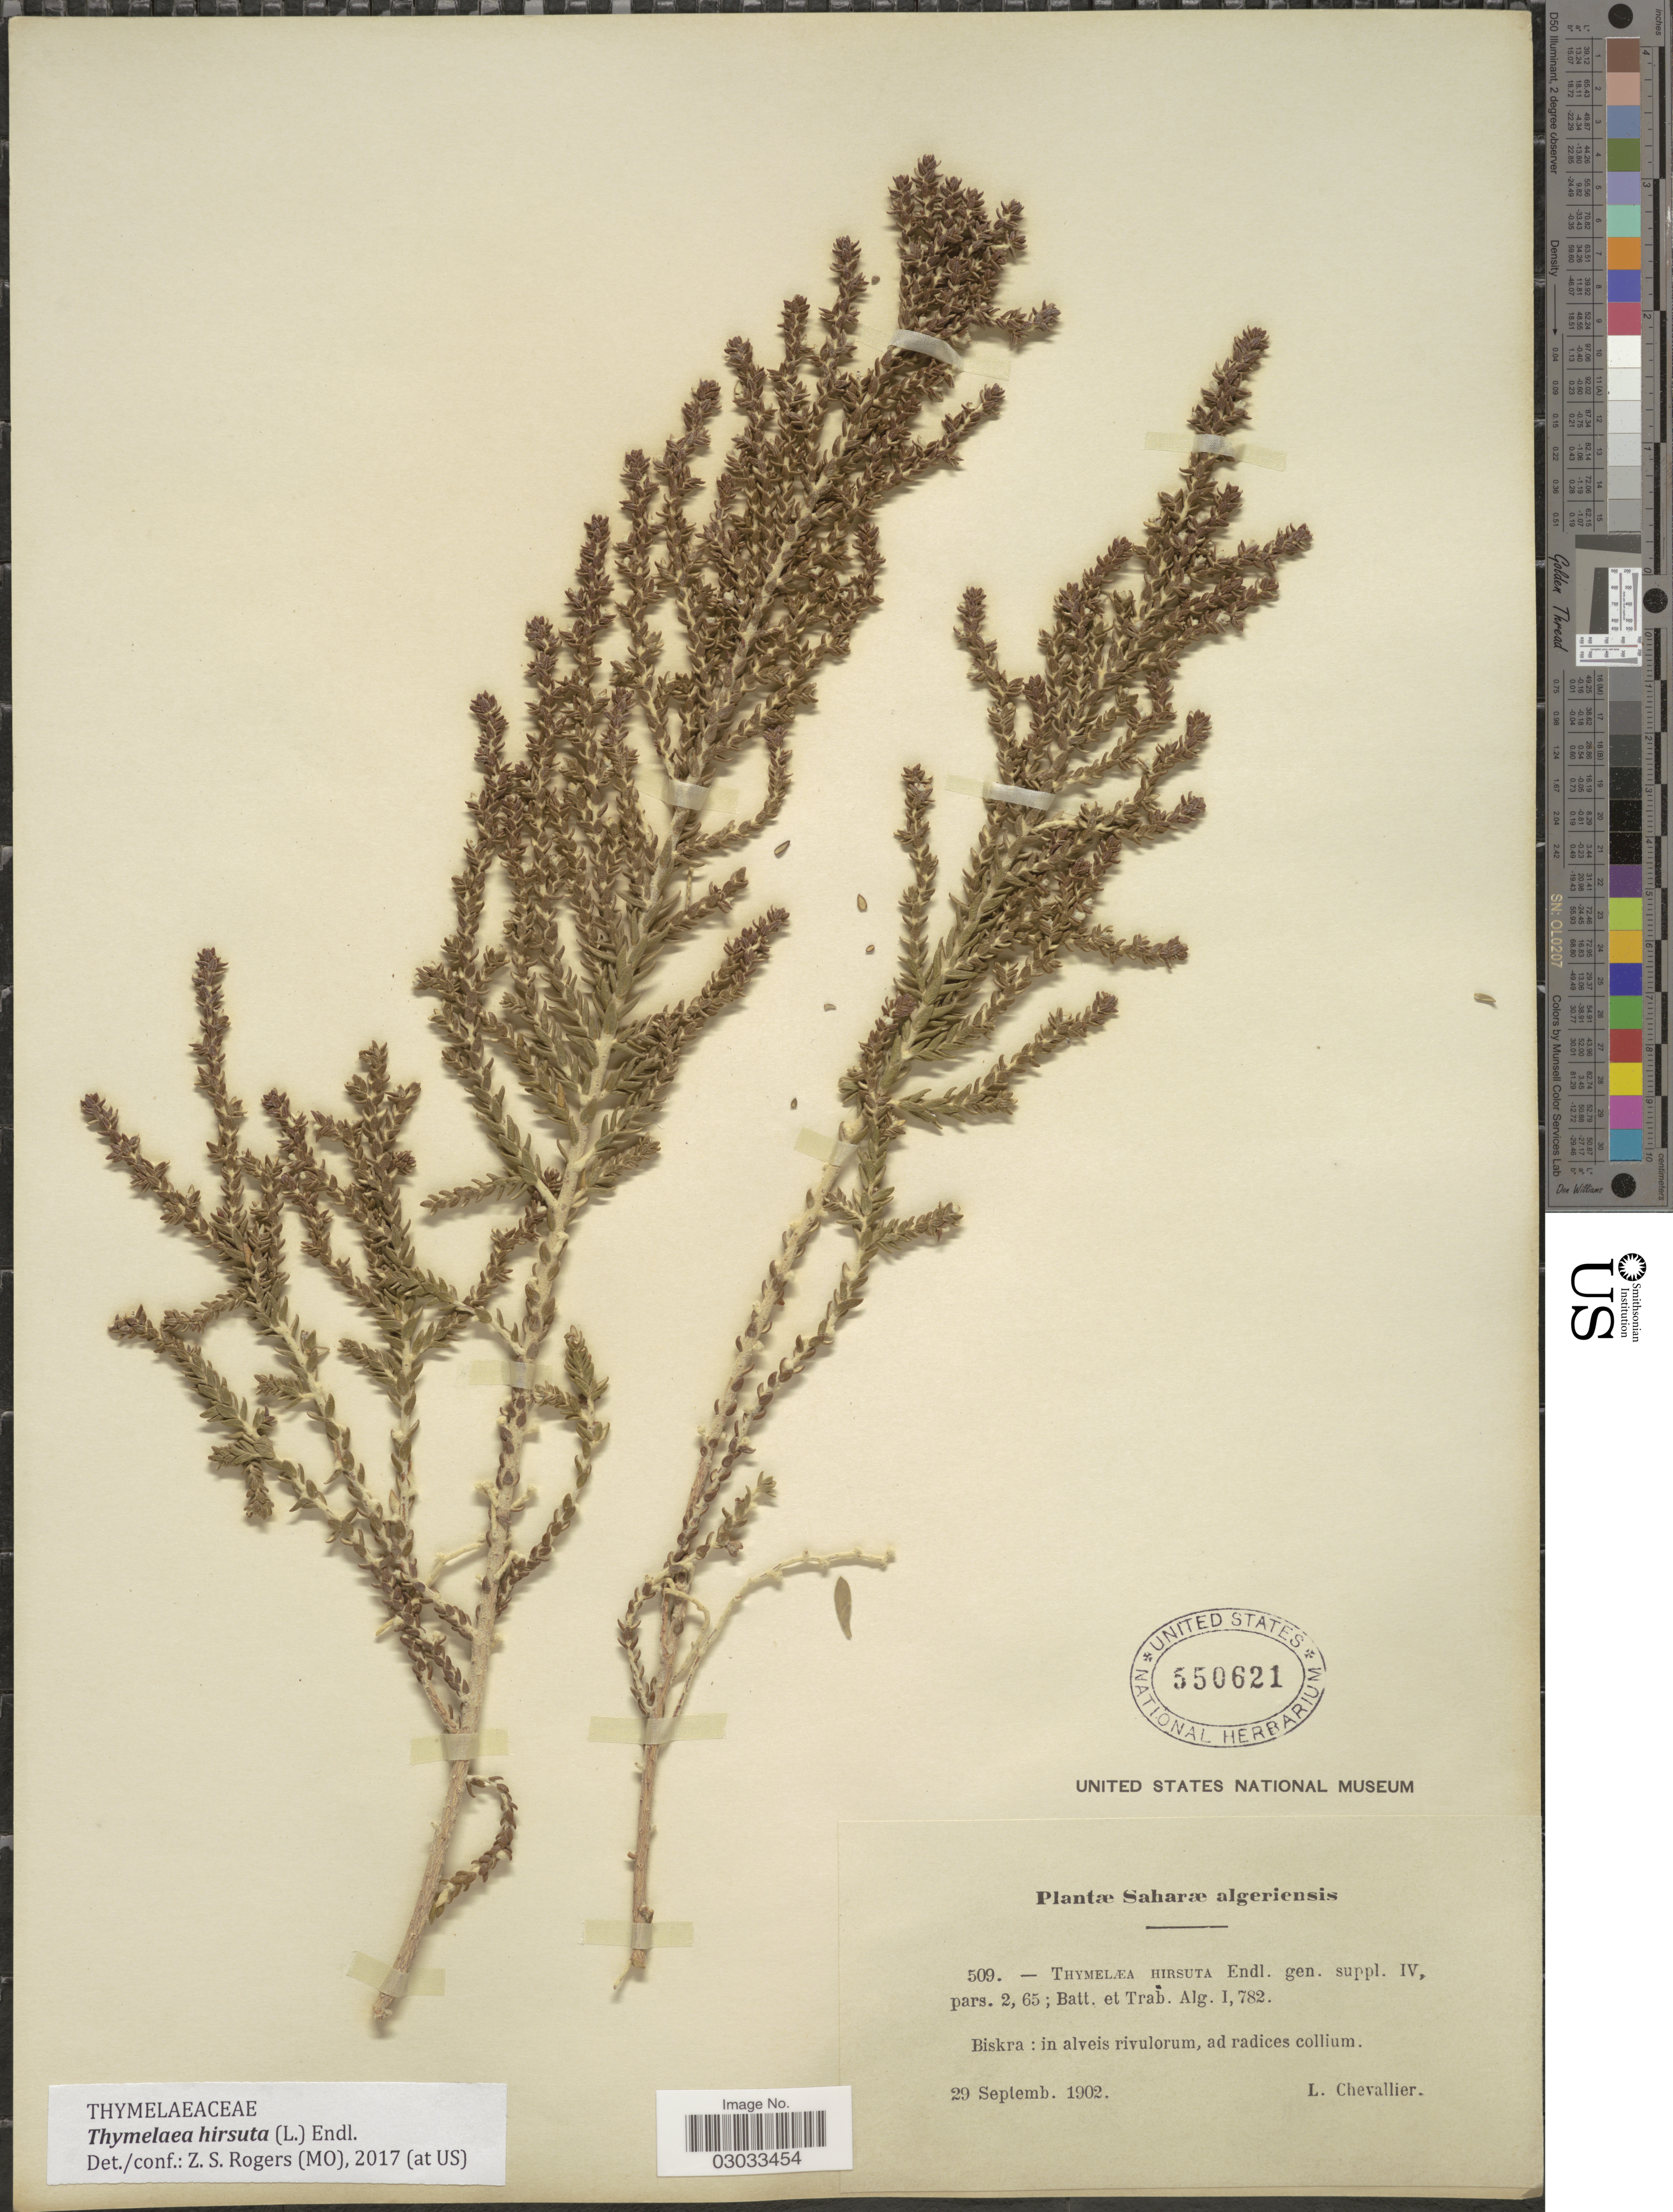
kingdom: Plantae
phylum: Tracheophyta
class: Magnoliopsida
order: Malvales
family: Thymelaeaceae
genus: Thymelaea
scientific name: Thymelaea hirsuta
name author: (L.) Endl.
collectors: L. Chevallier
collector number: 509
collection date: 1902-09-29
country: Algeria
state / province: Biskra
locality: Saharæ algeriensis. Biskra: in alveis rivulorum, ad radices collium.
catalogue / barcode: US 550621